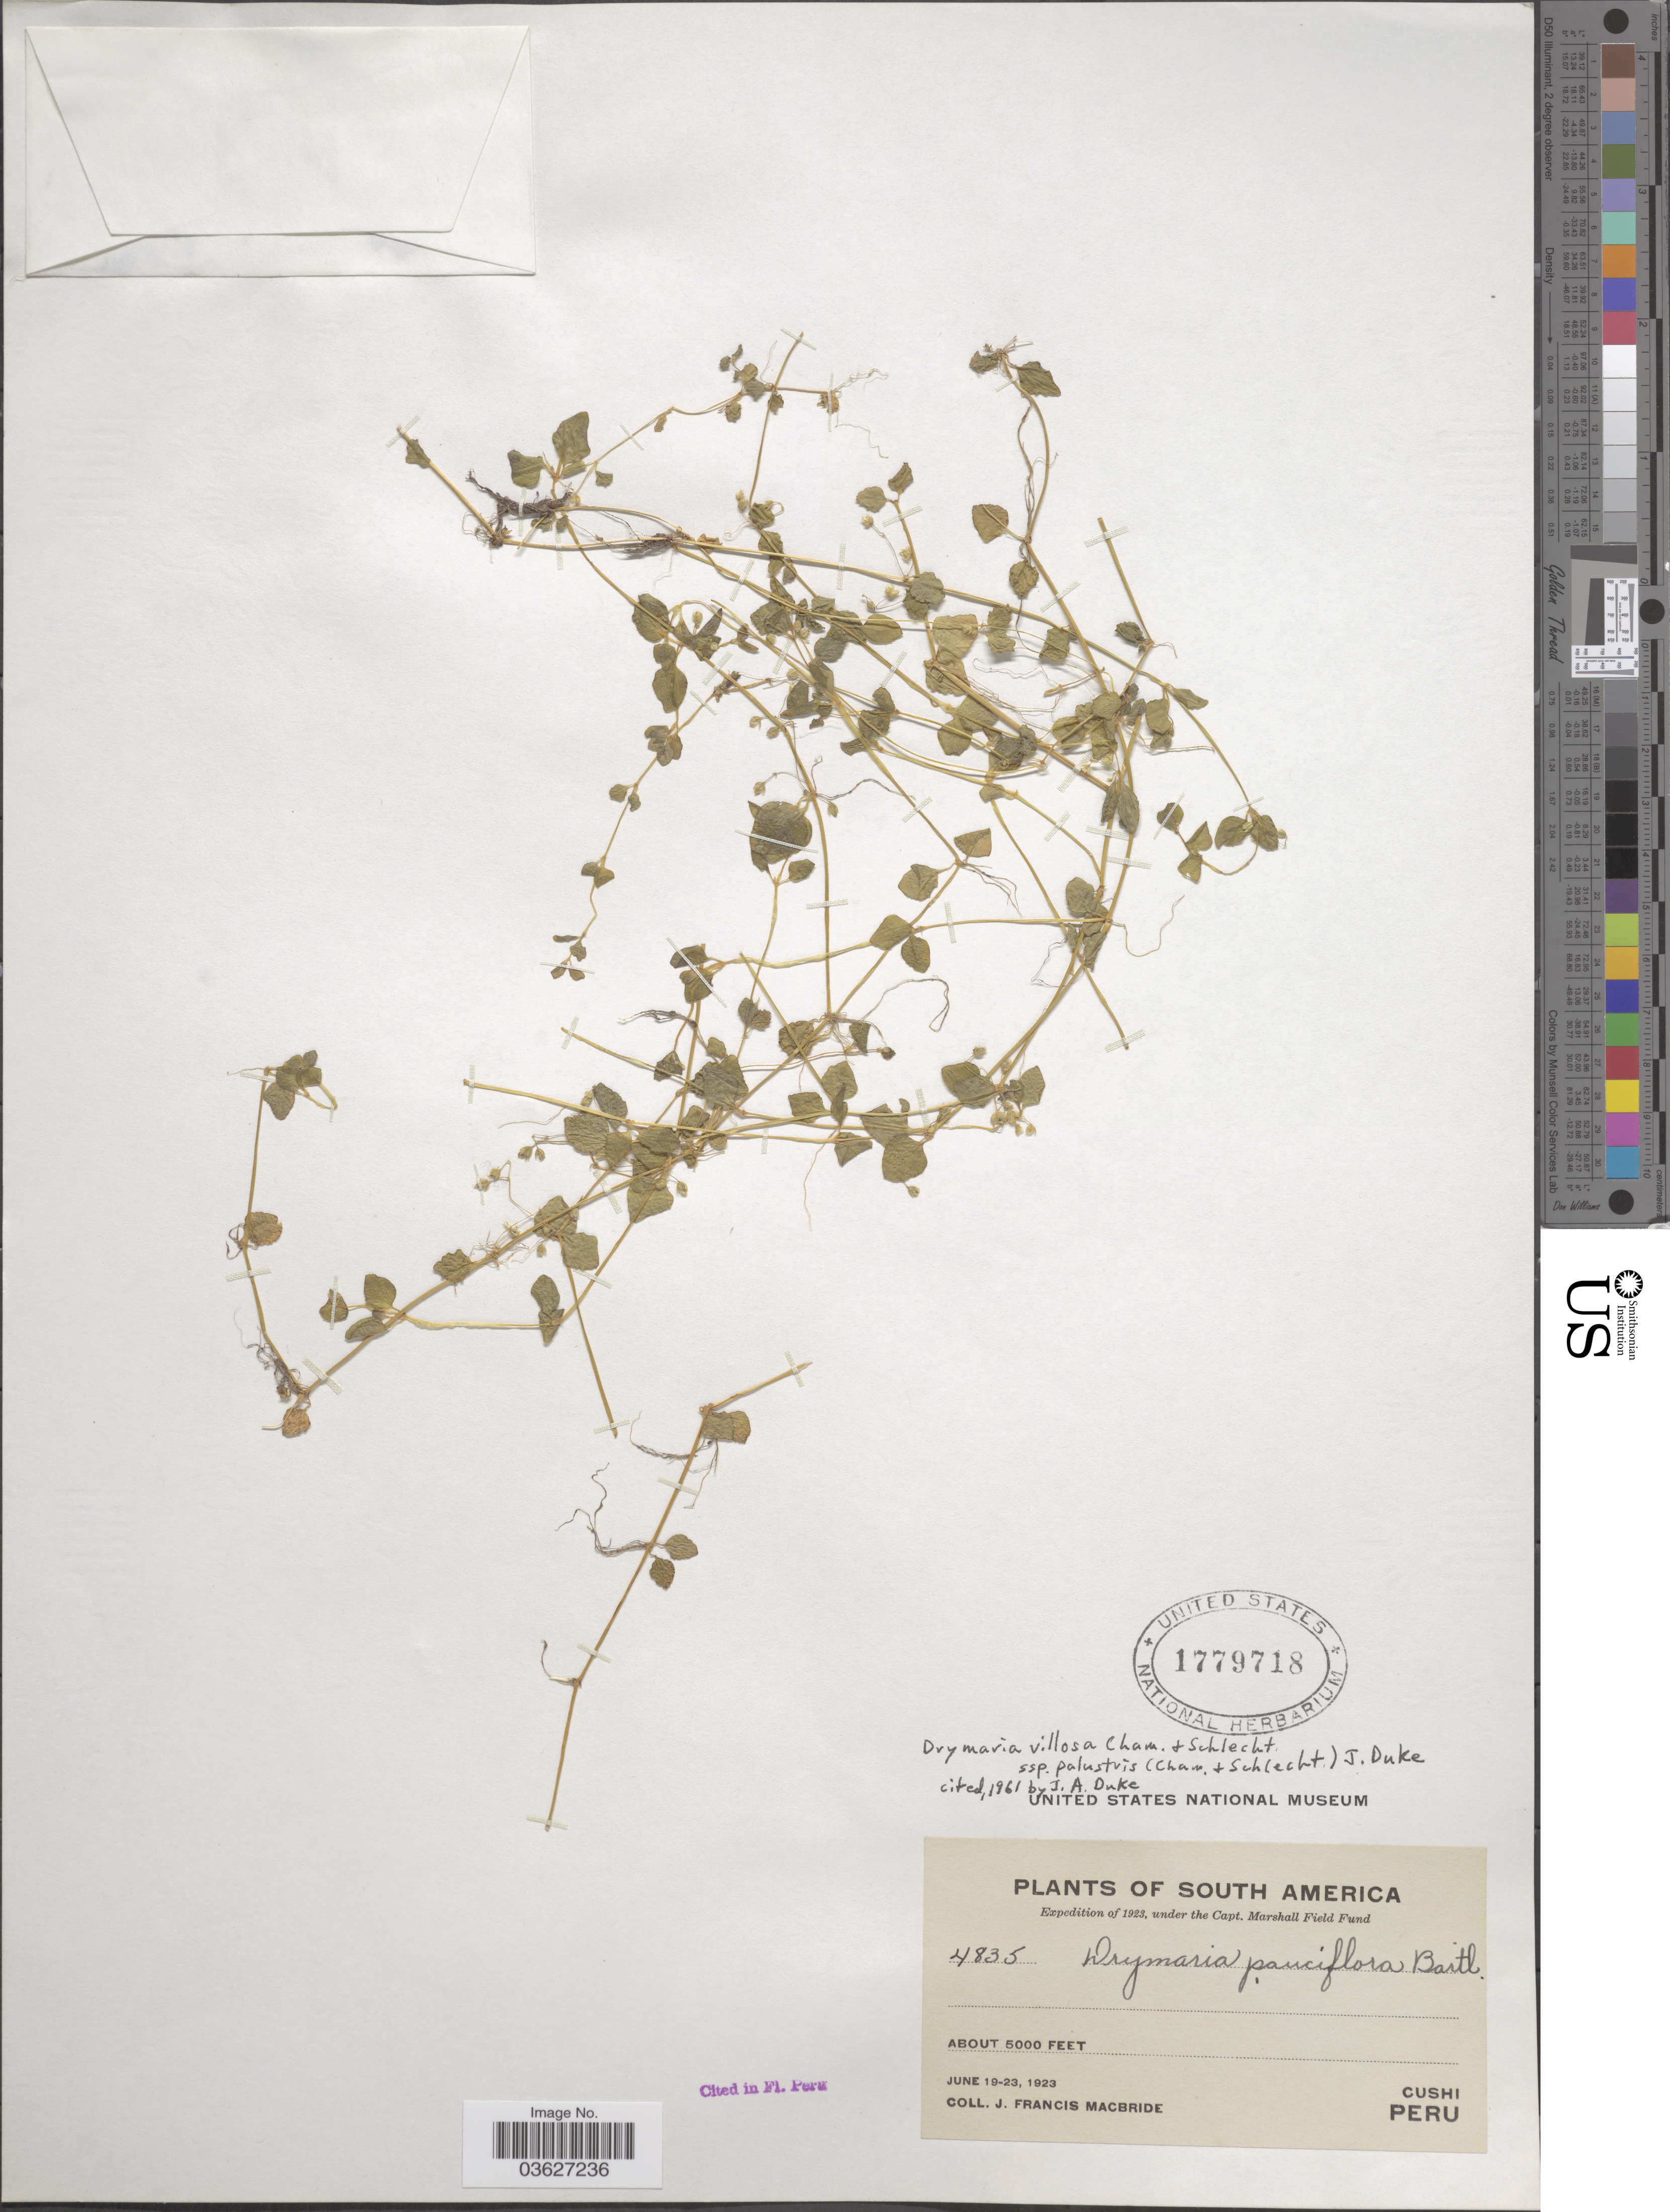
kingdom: Plantae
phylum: Tracheophyta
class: Magnoliopsida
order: Caryophyllales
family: Caryophyllaceae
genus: Drymaria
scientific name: Drymaria villosa subsp. palustris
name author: (Cham. & Schltdl.) J.A. Duke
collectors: J. F. Macbride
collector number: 4835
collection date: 1923-06-19/1923-06-23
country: Peru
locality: Cushi.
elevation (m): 1524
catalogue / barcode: US 1779718